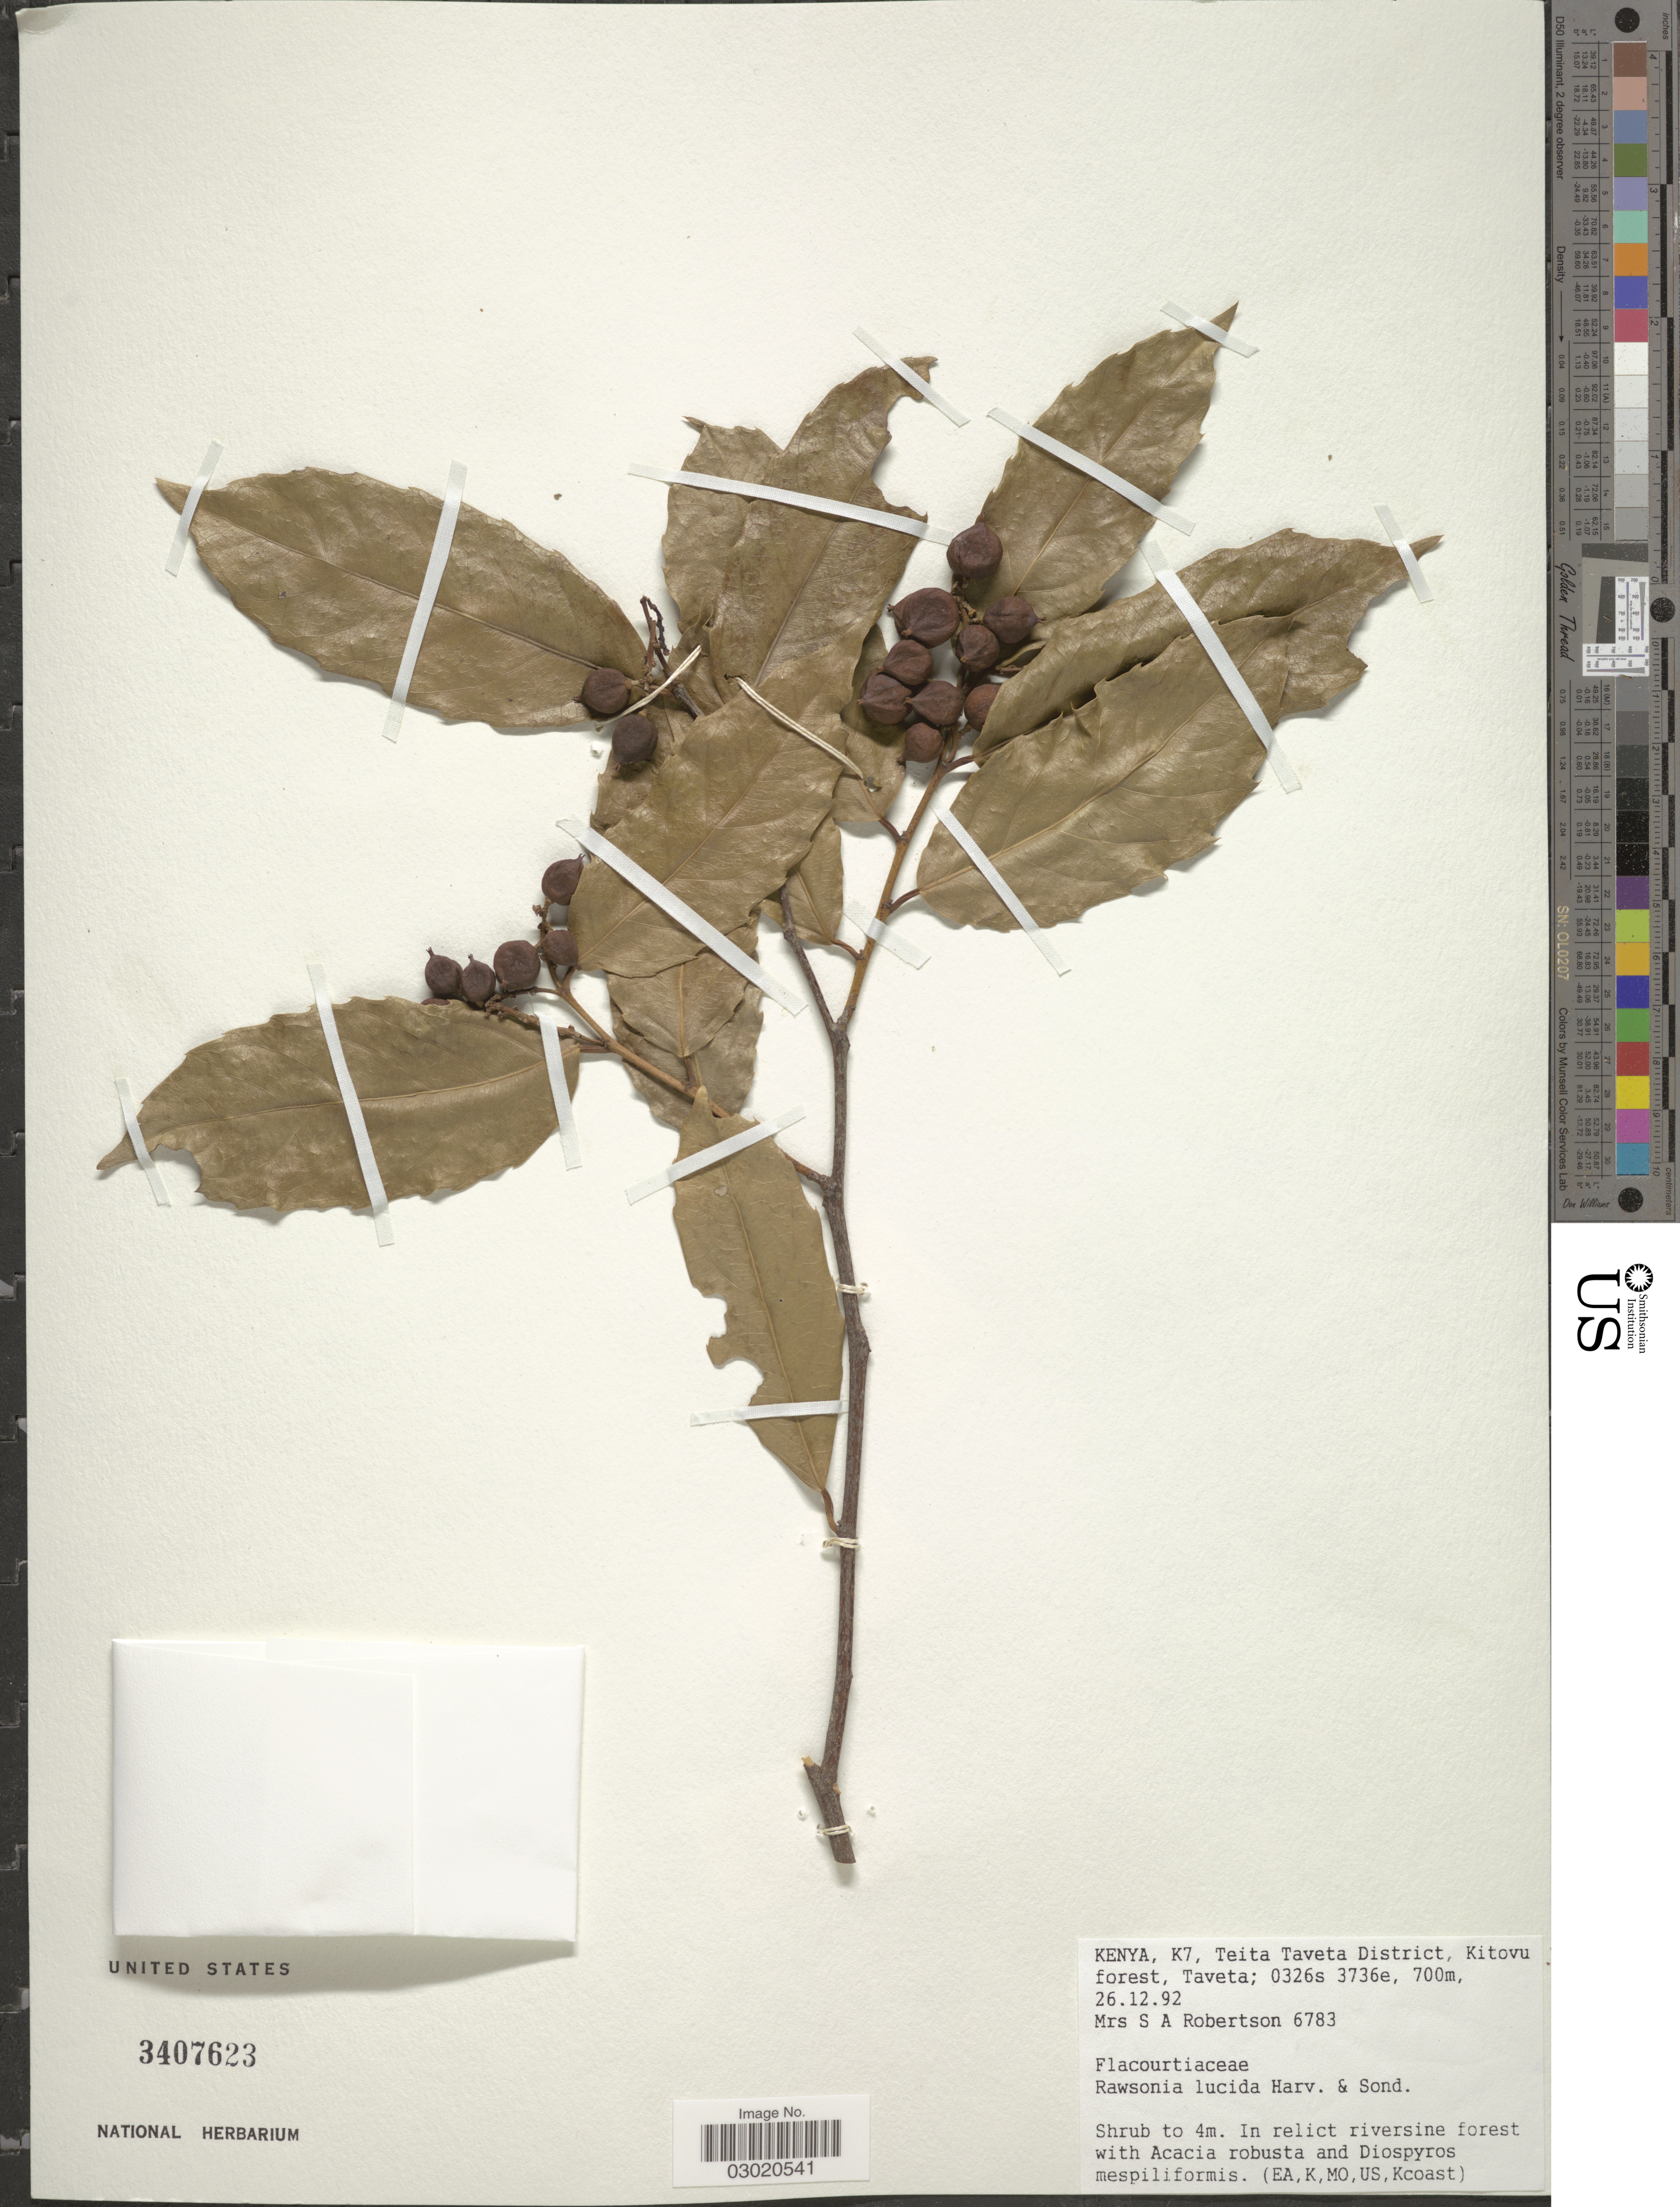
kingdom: Plantae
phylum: Tracheophyta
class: Magnoliopsida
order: Malpighiales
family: Achariaceae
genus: Rawsonia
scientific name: Rawsonia lucida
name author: Harv. & Sond.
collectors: Mrs. S. A. Robertson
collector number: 6783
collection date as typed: Transcribed d/m/y: 26/12/92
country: Kenya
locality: K7, Teita Daveta District, Kitovu forest, Taveta.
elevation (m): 700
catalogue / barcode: US 3407623